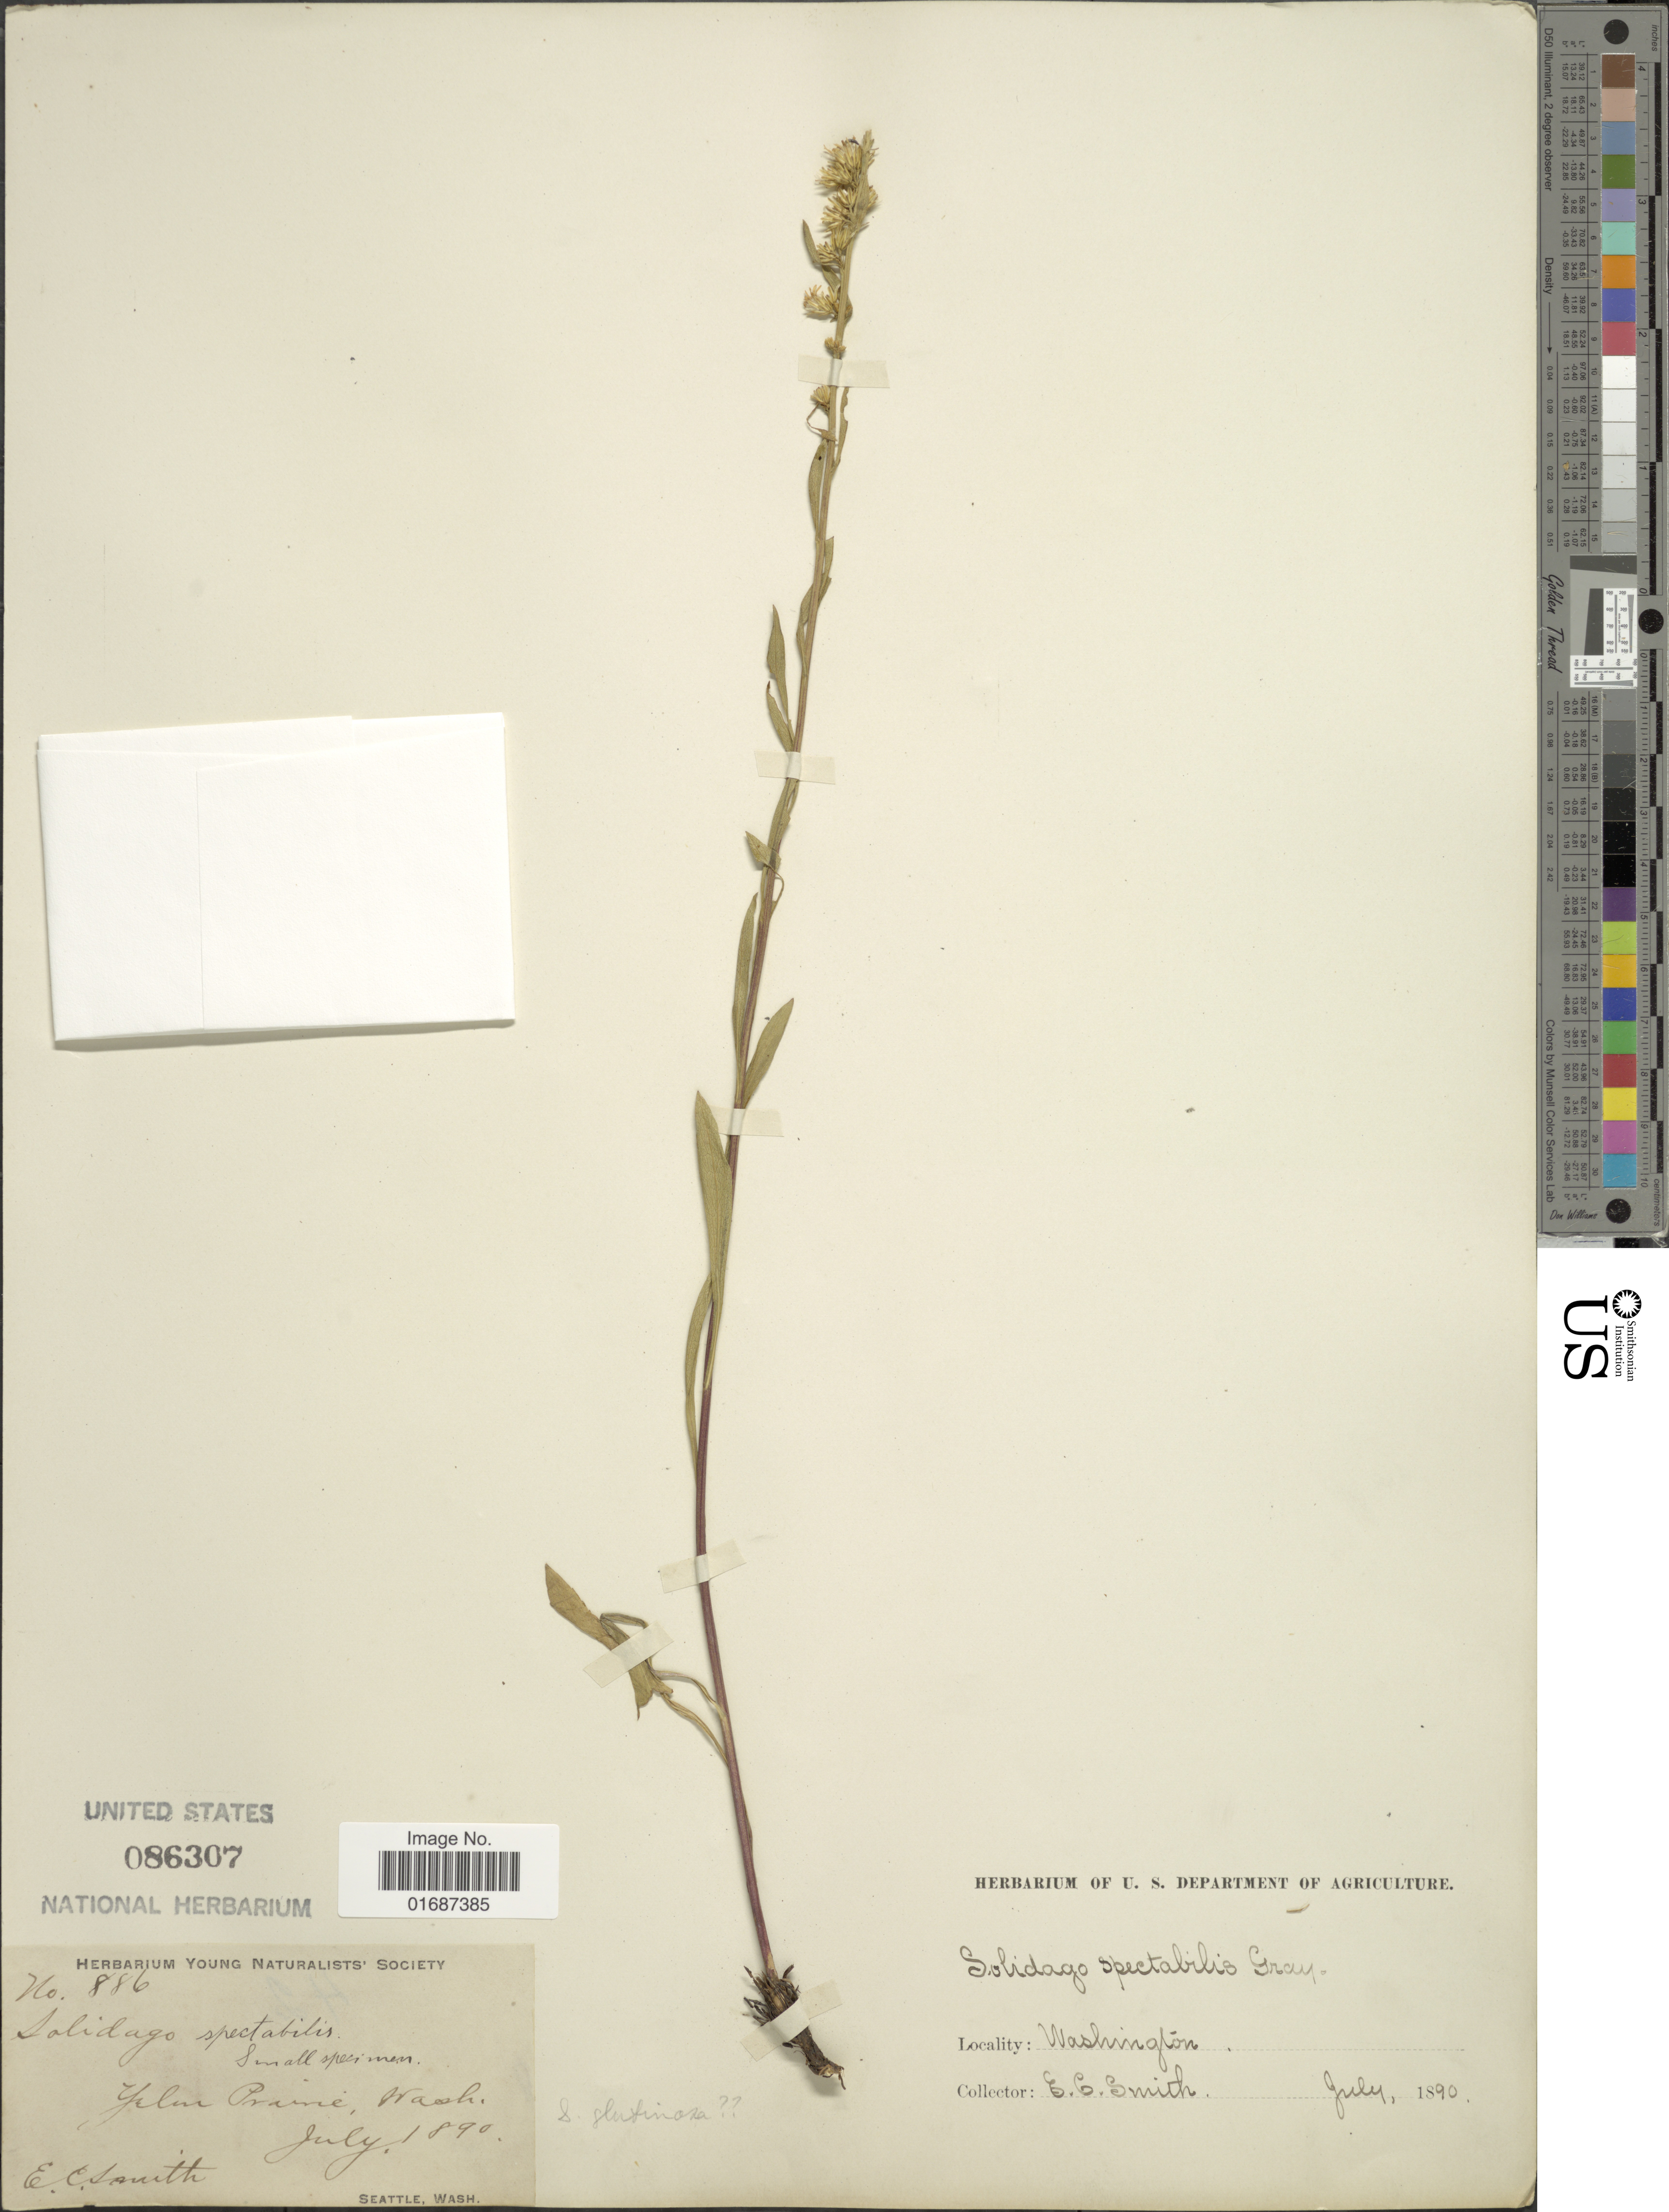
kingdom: Plantae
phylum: Tracheophyta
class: Magnoliopsida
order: Asterales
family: Asteraceae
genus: Solidago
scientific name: Solidago glutinosa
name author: Nutt.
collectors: E. Smith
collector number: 886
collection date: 1890-07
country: United States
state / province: Washington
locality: Yelan prairie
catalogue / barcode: US 86307